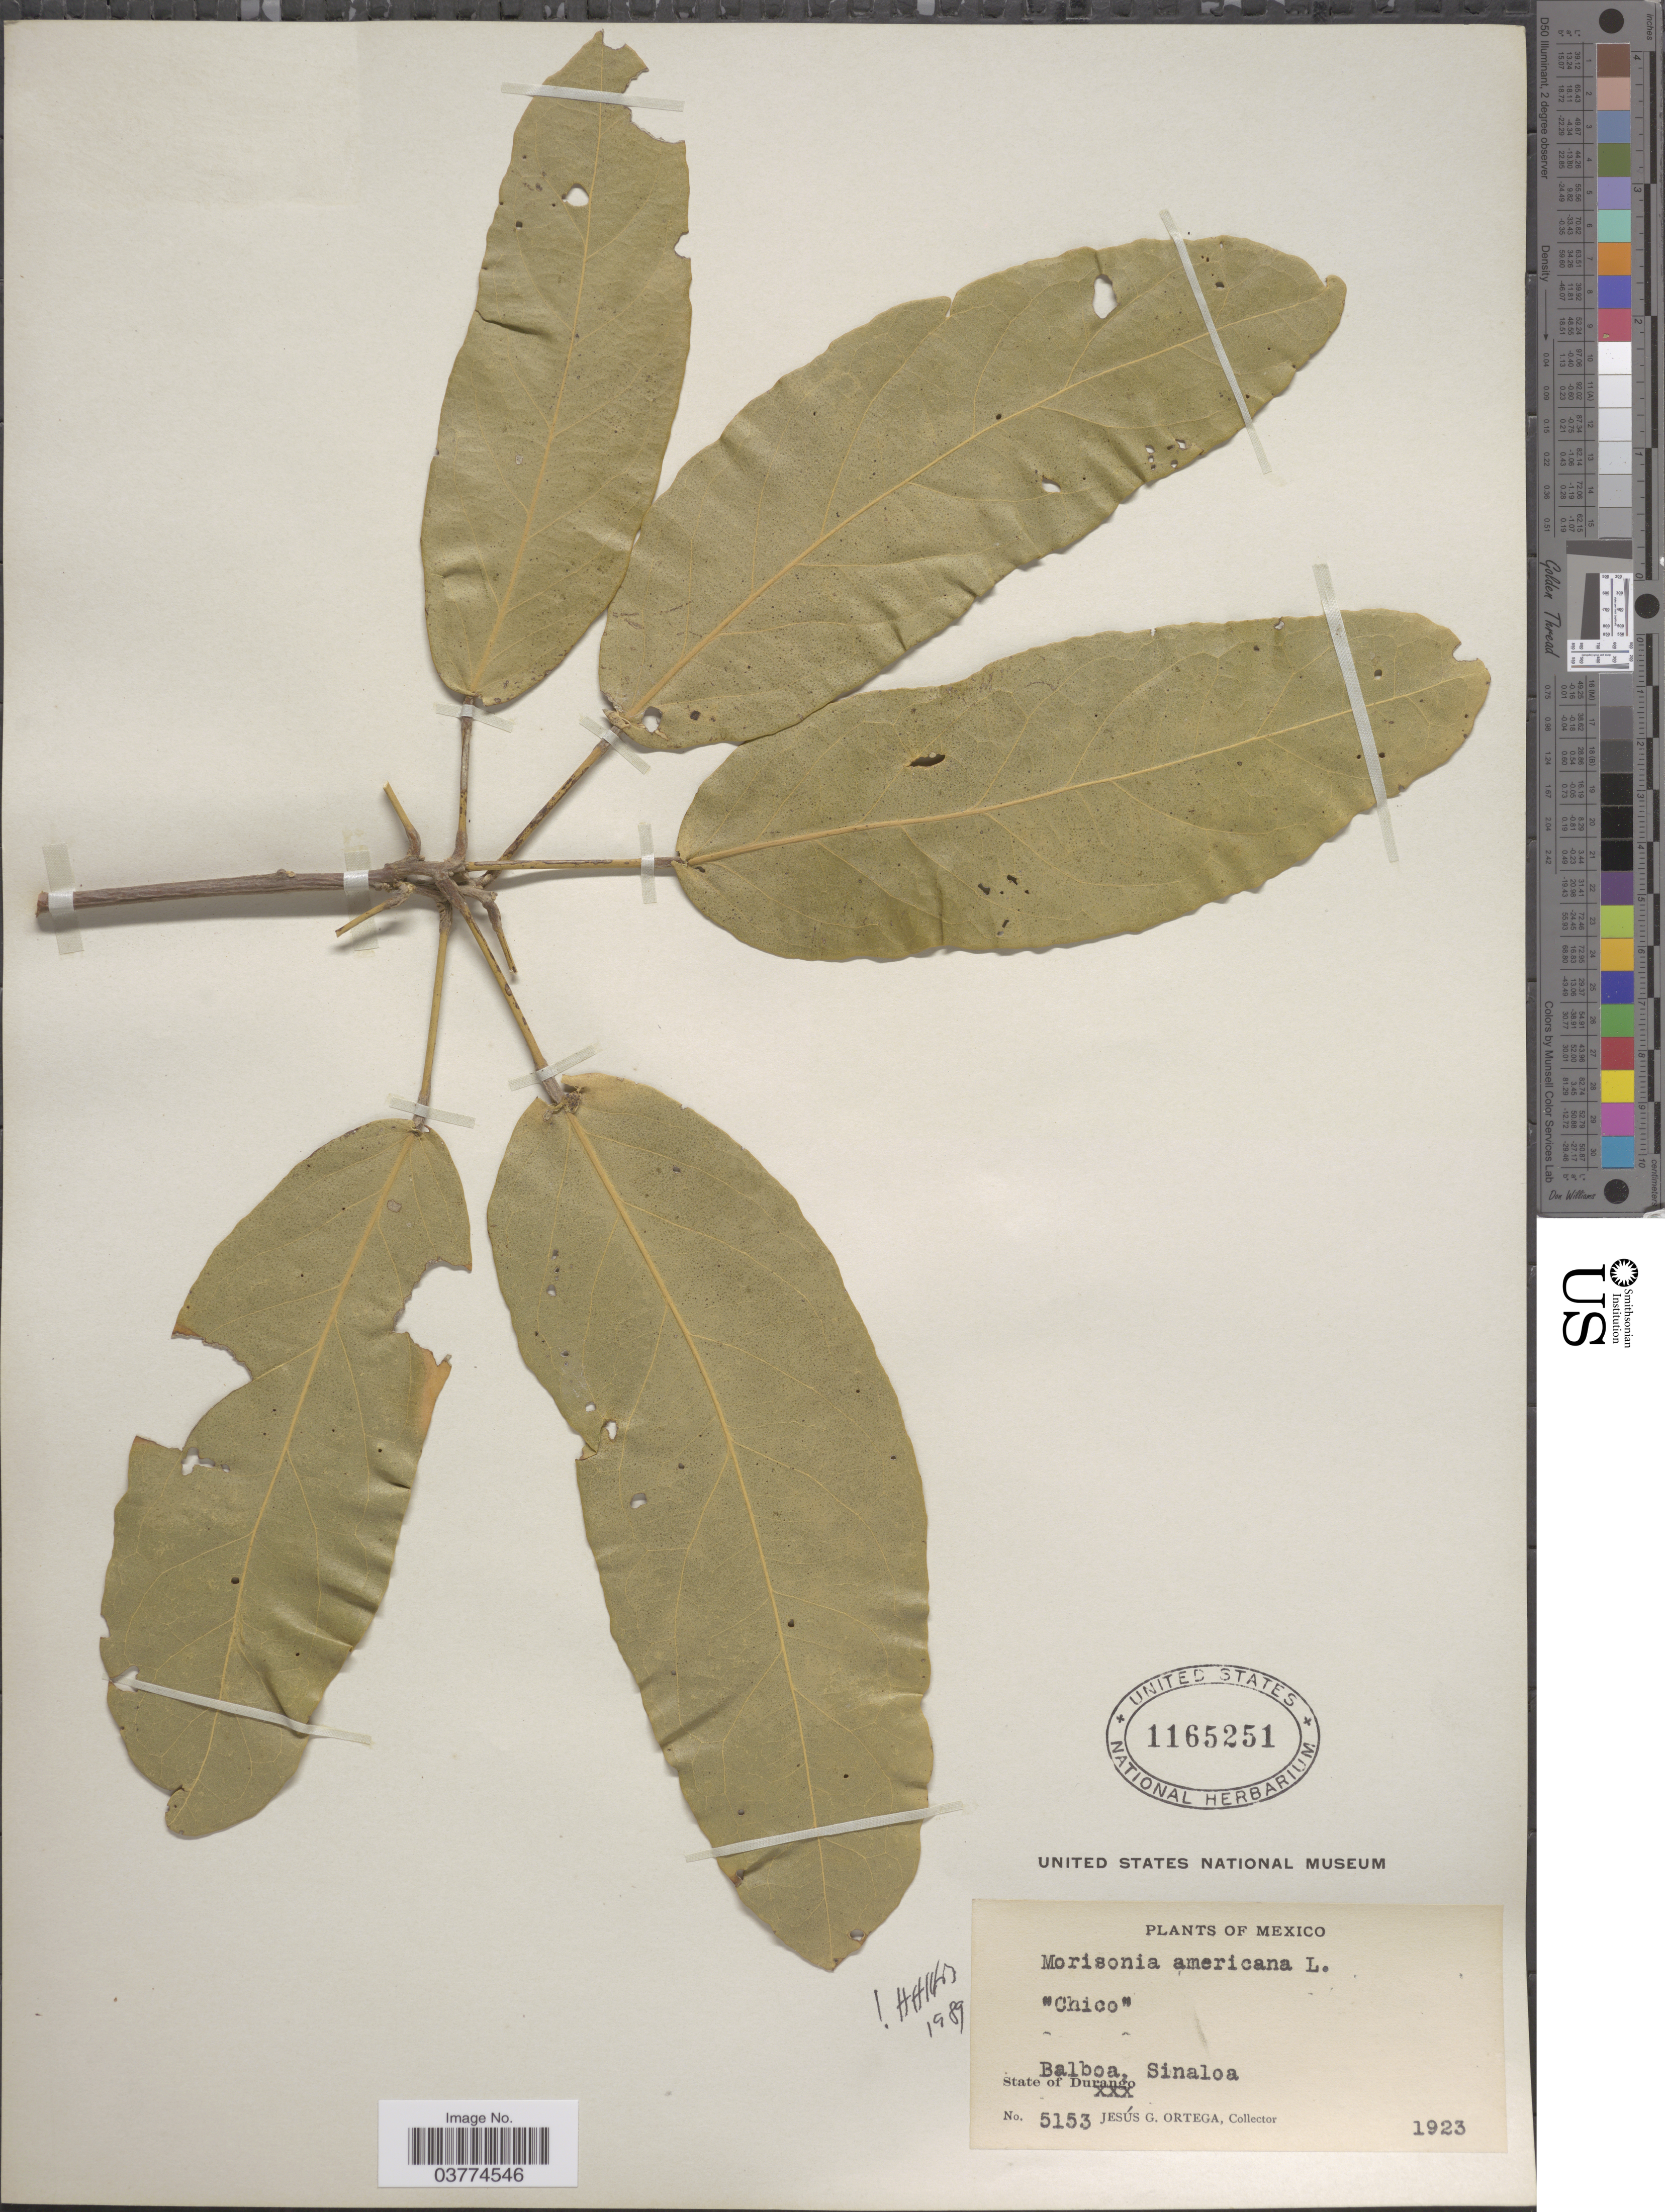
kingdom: Plantae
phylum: Tracheophyta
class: Magnoliopsida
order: Brassicales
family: Capparaceae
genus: Morisonia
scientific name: Morisonia americana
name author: L.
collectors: J. Ortega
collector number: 5153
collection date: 1923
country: Mexico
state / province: Sinaloa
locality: Balboa.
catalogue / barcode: US 1165251